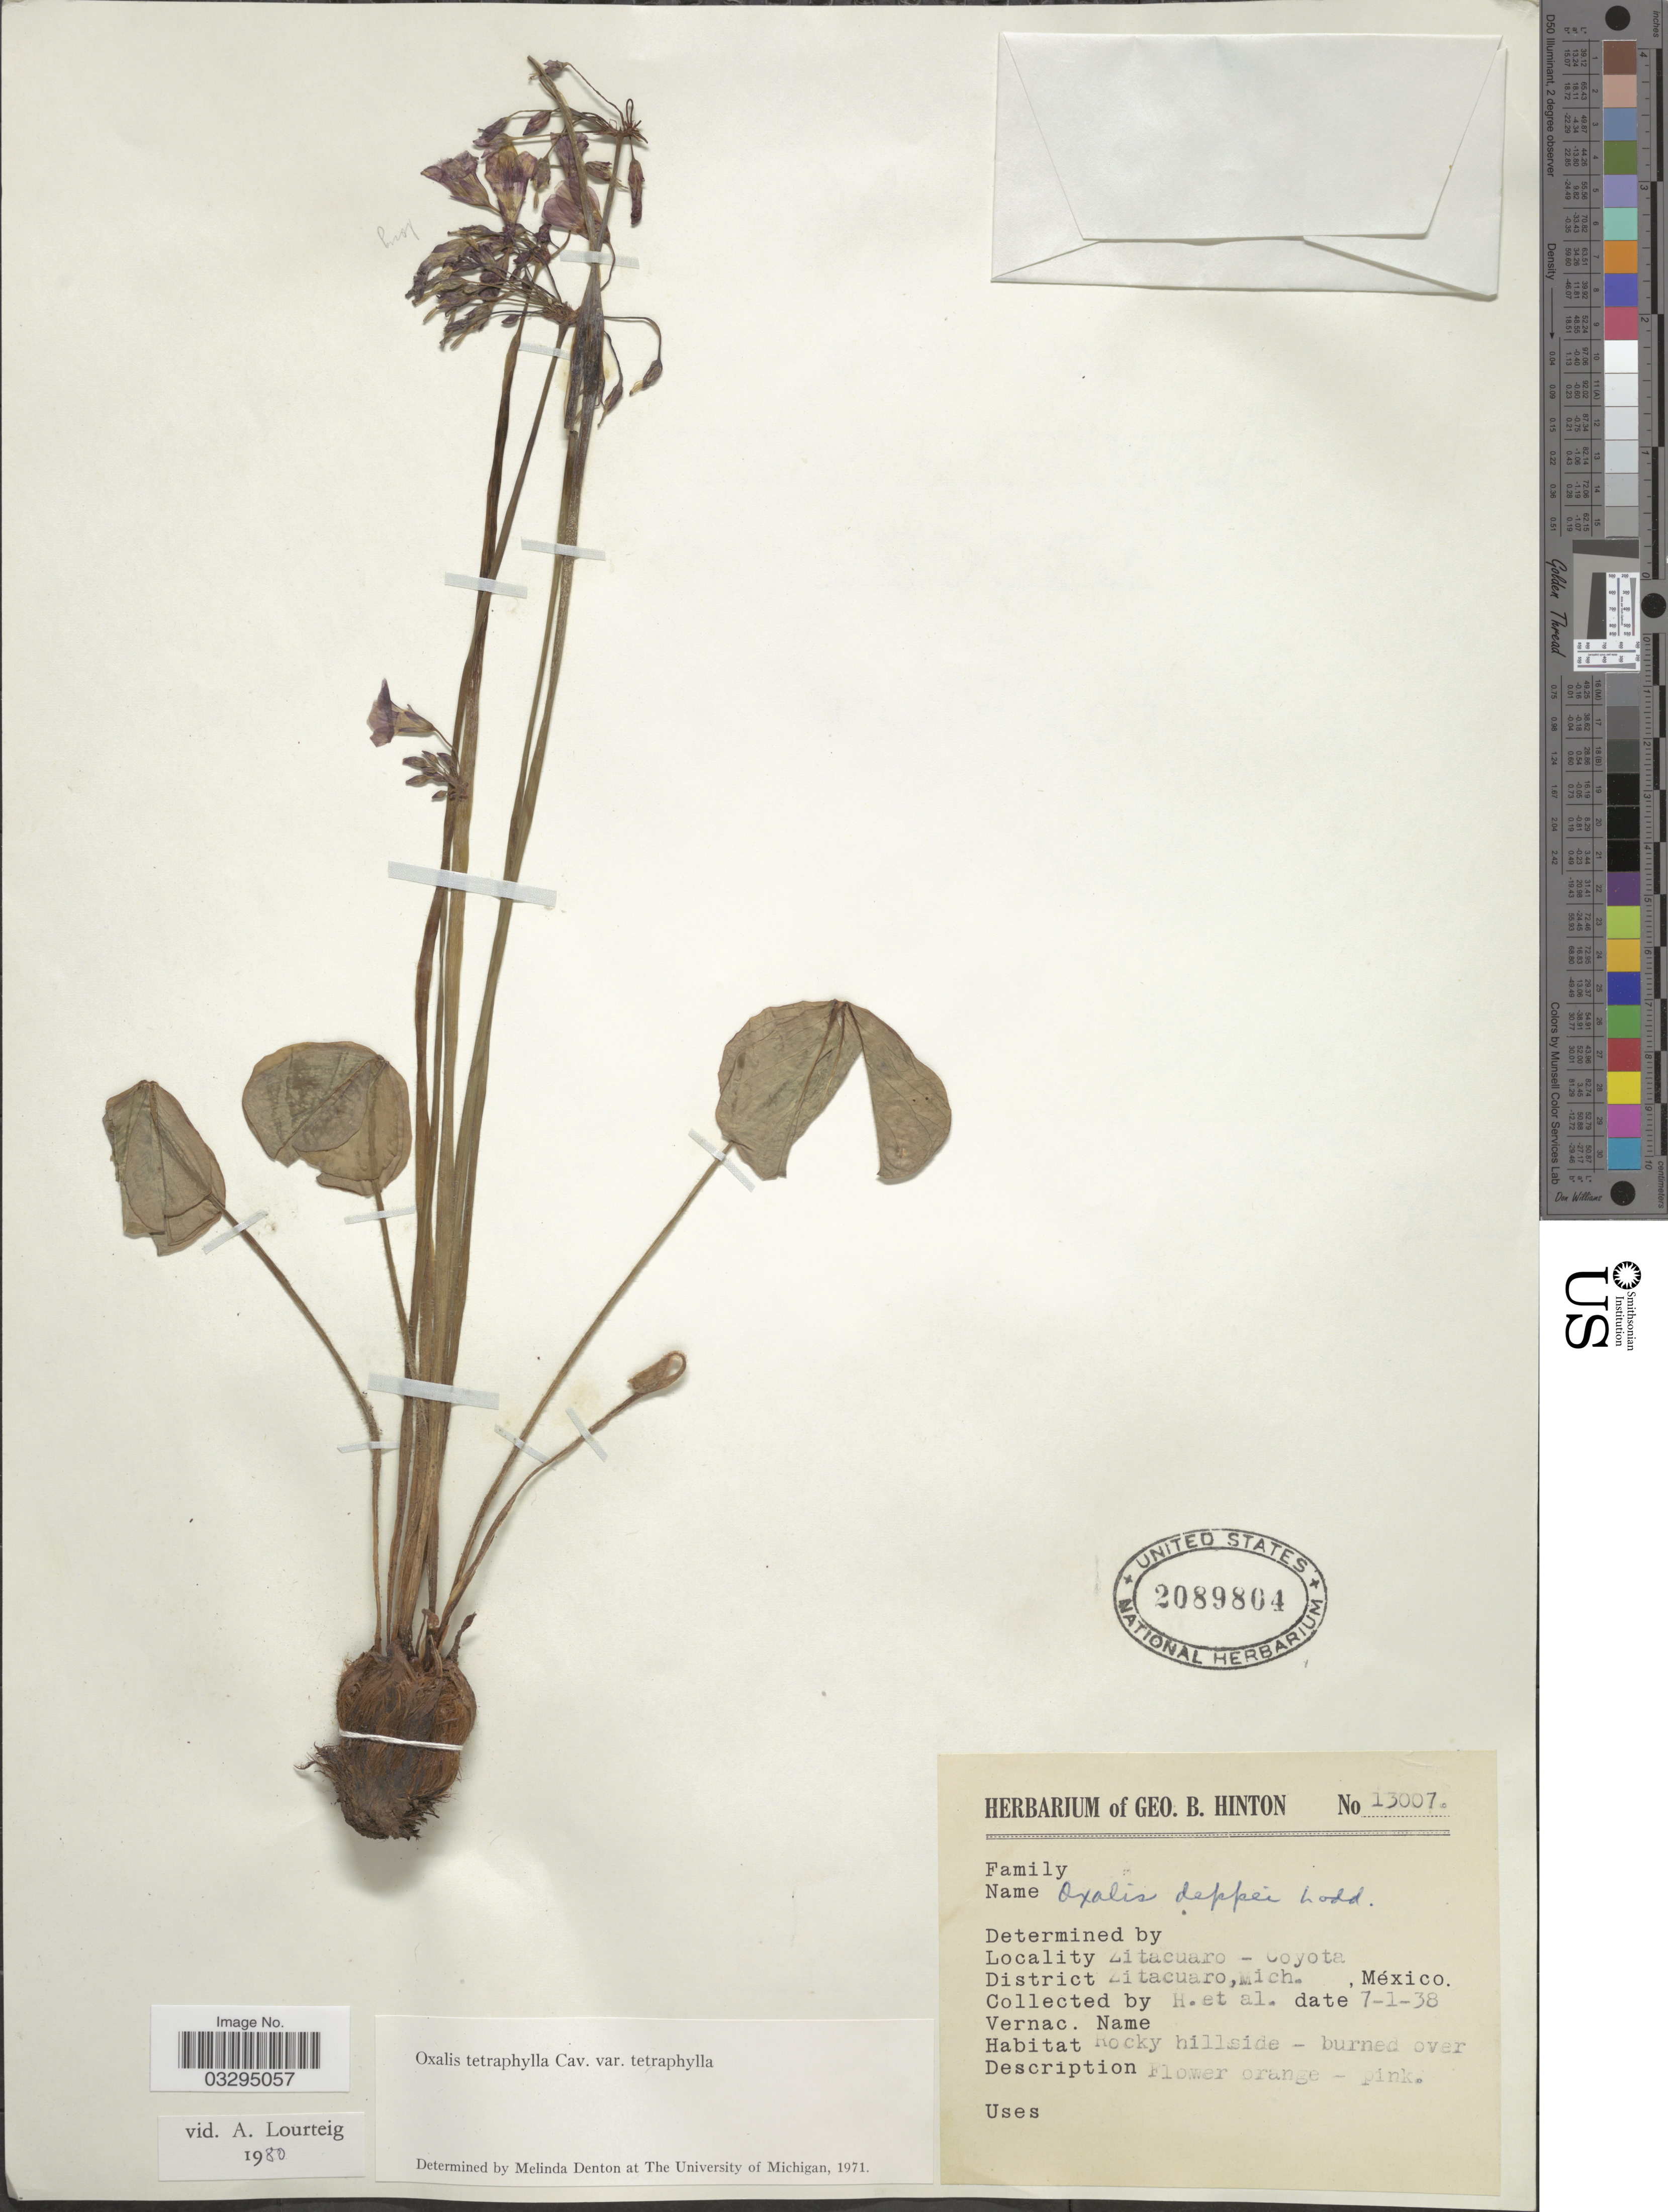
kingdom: Plantae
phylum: Tracheophyta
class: Magnoliopsida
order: Oxalidales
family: Oxalidaceae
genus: Oxalis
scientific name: Oxalis tetraphylla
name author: Cav.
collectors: G. B. Hinton & et al.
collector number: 13007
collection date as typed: Transcribed d/m/y: 7/1/38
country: Mexico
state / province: Michoacán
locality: Zitacuaro - Coyota. District Zitacuaro.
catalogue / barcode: US 2089804